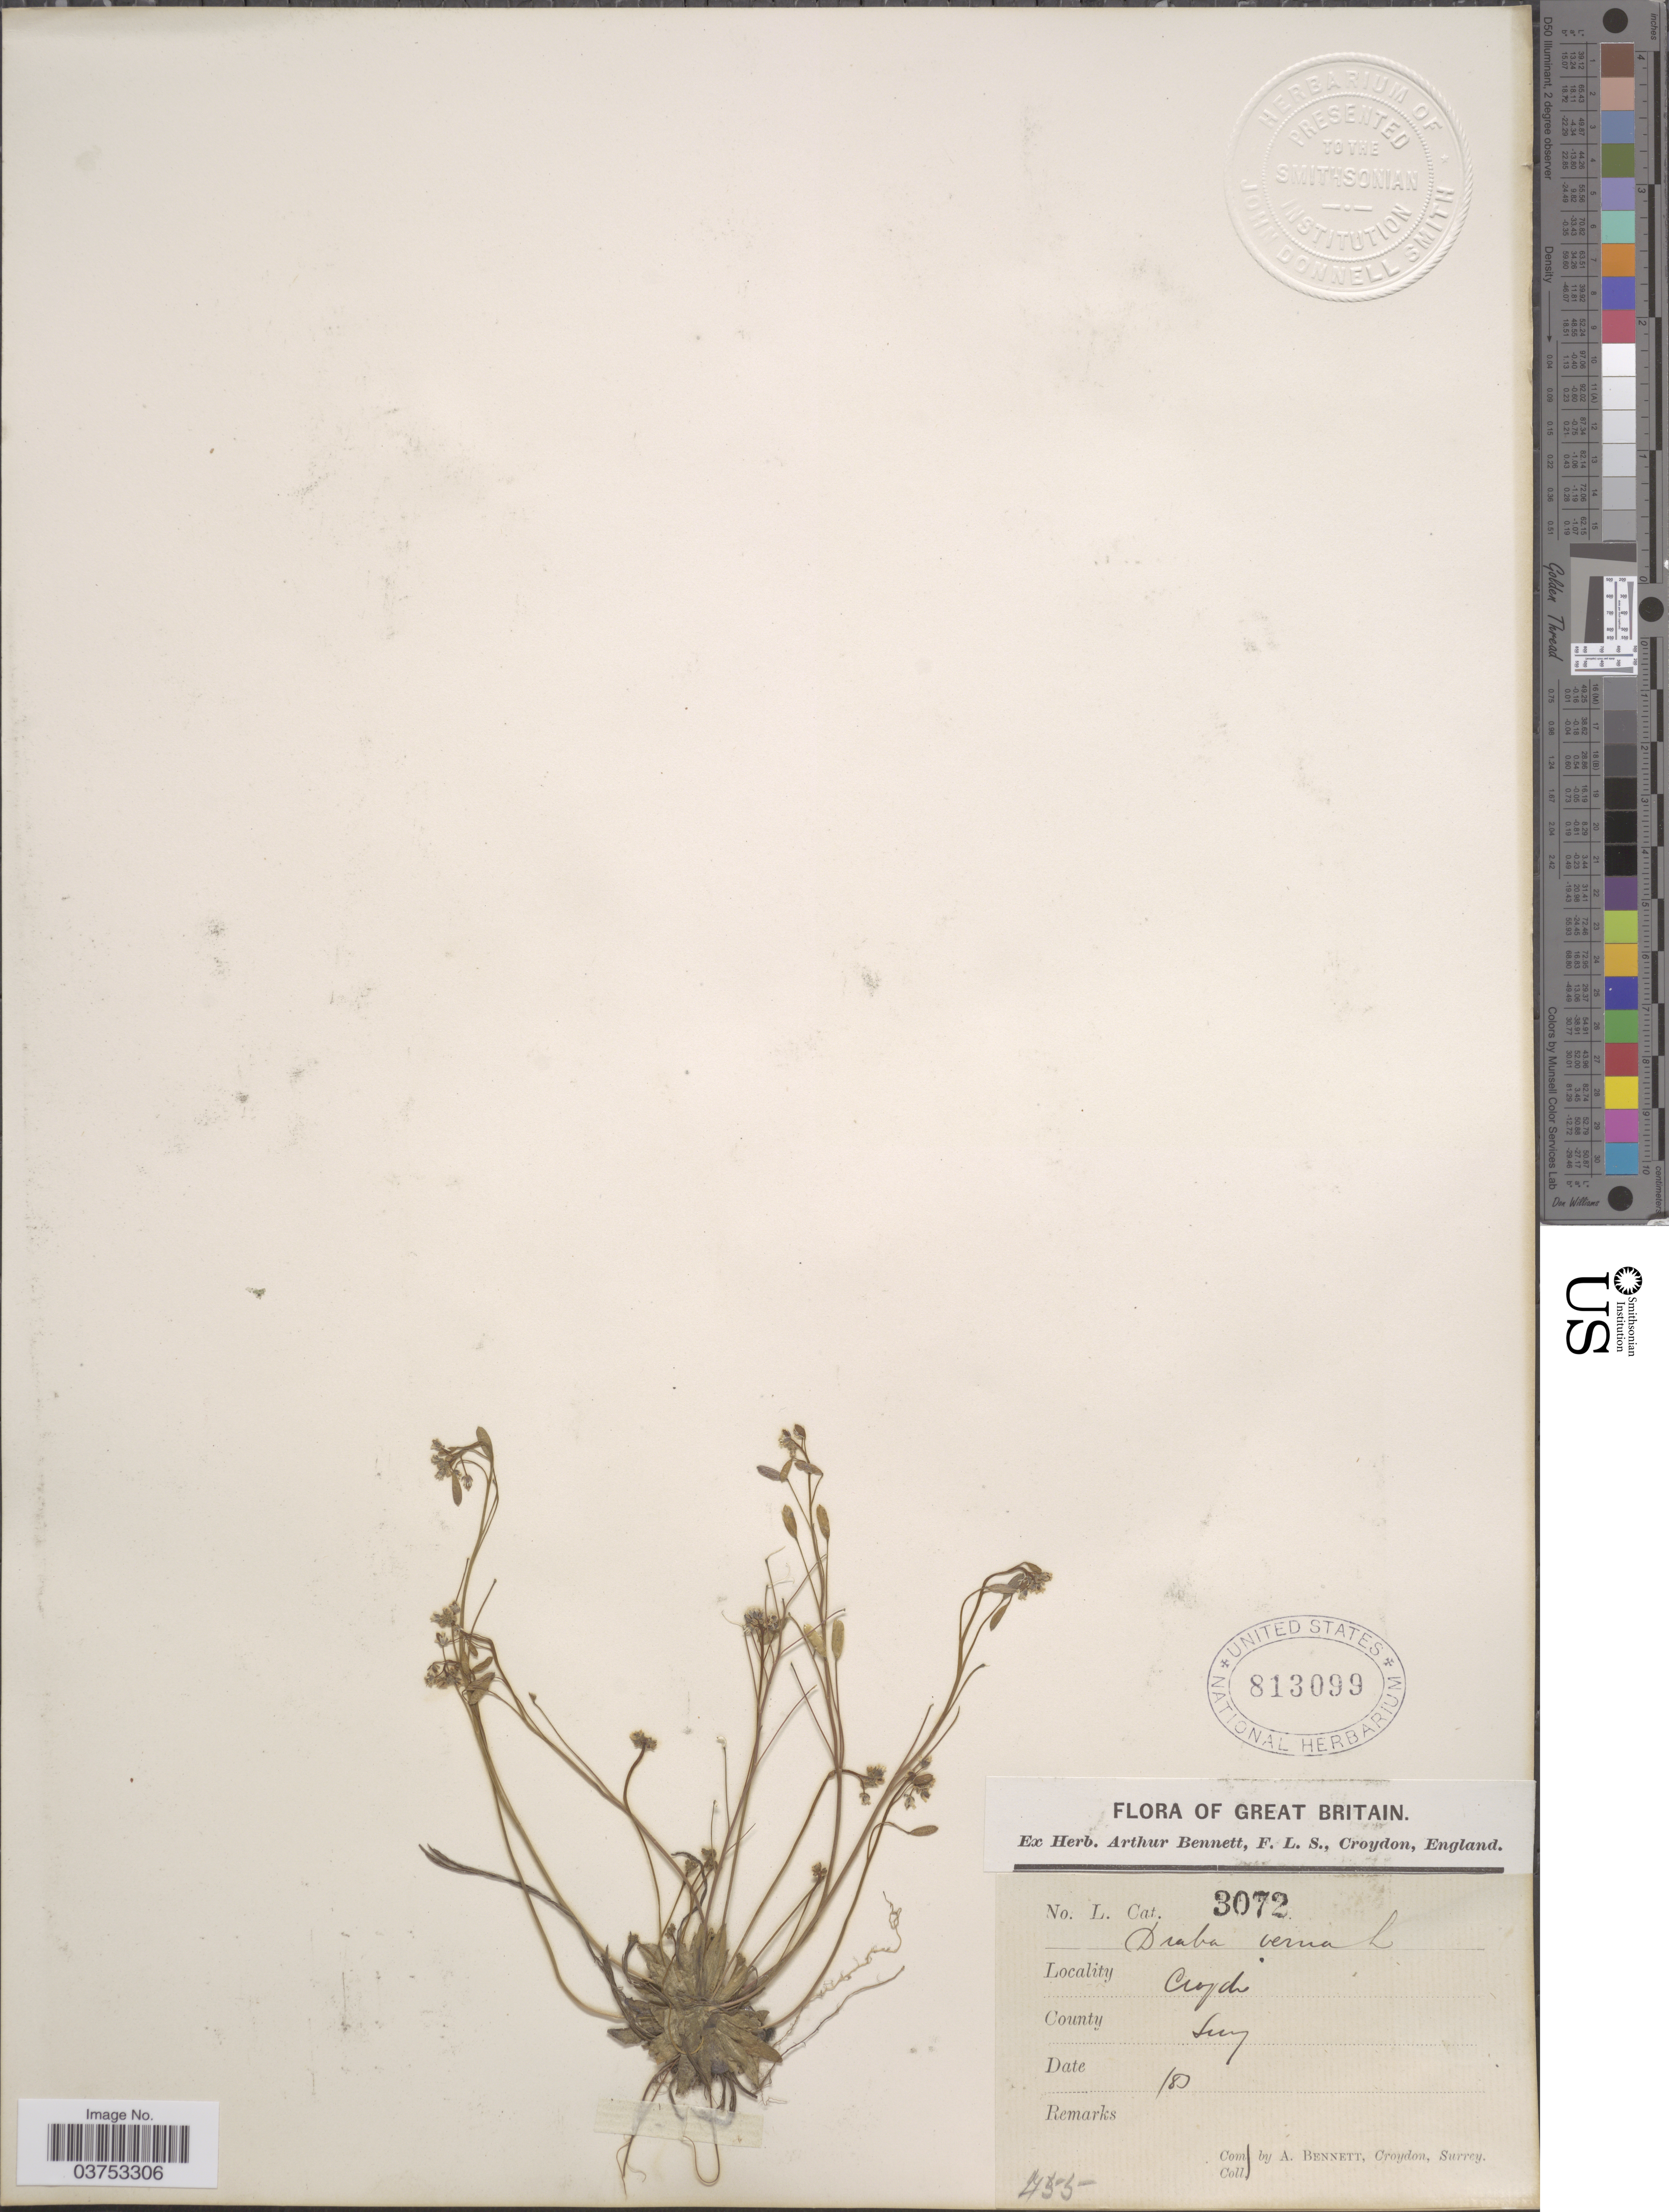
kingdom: Plantae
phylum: Tracheophyta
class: Magnoliopsida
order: Brassicales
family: Brassicaceae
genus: Draba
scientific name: Draba verna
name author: L.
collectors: A. Bennett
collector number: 3072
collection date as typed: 80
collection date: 1880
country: United Kingdom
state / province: England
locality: Croydon. County Surrey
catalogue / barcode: US 813099